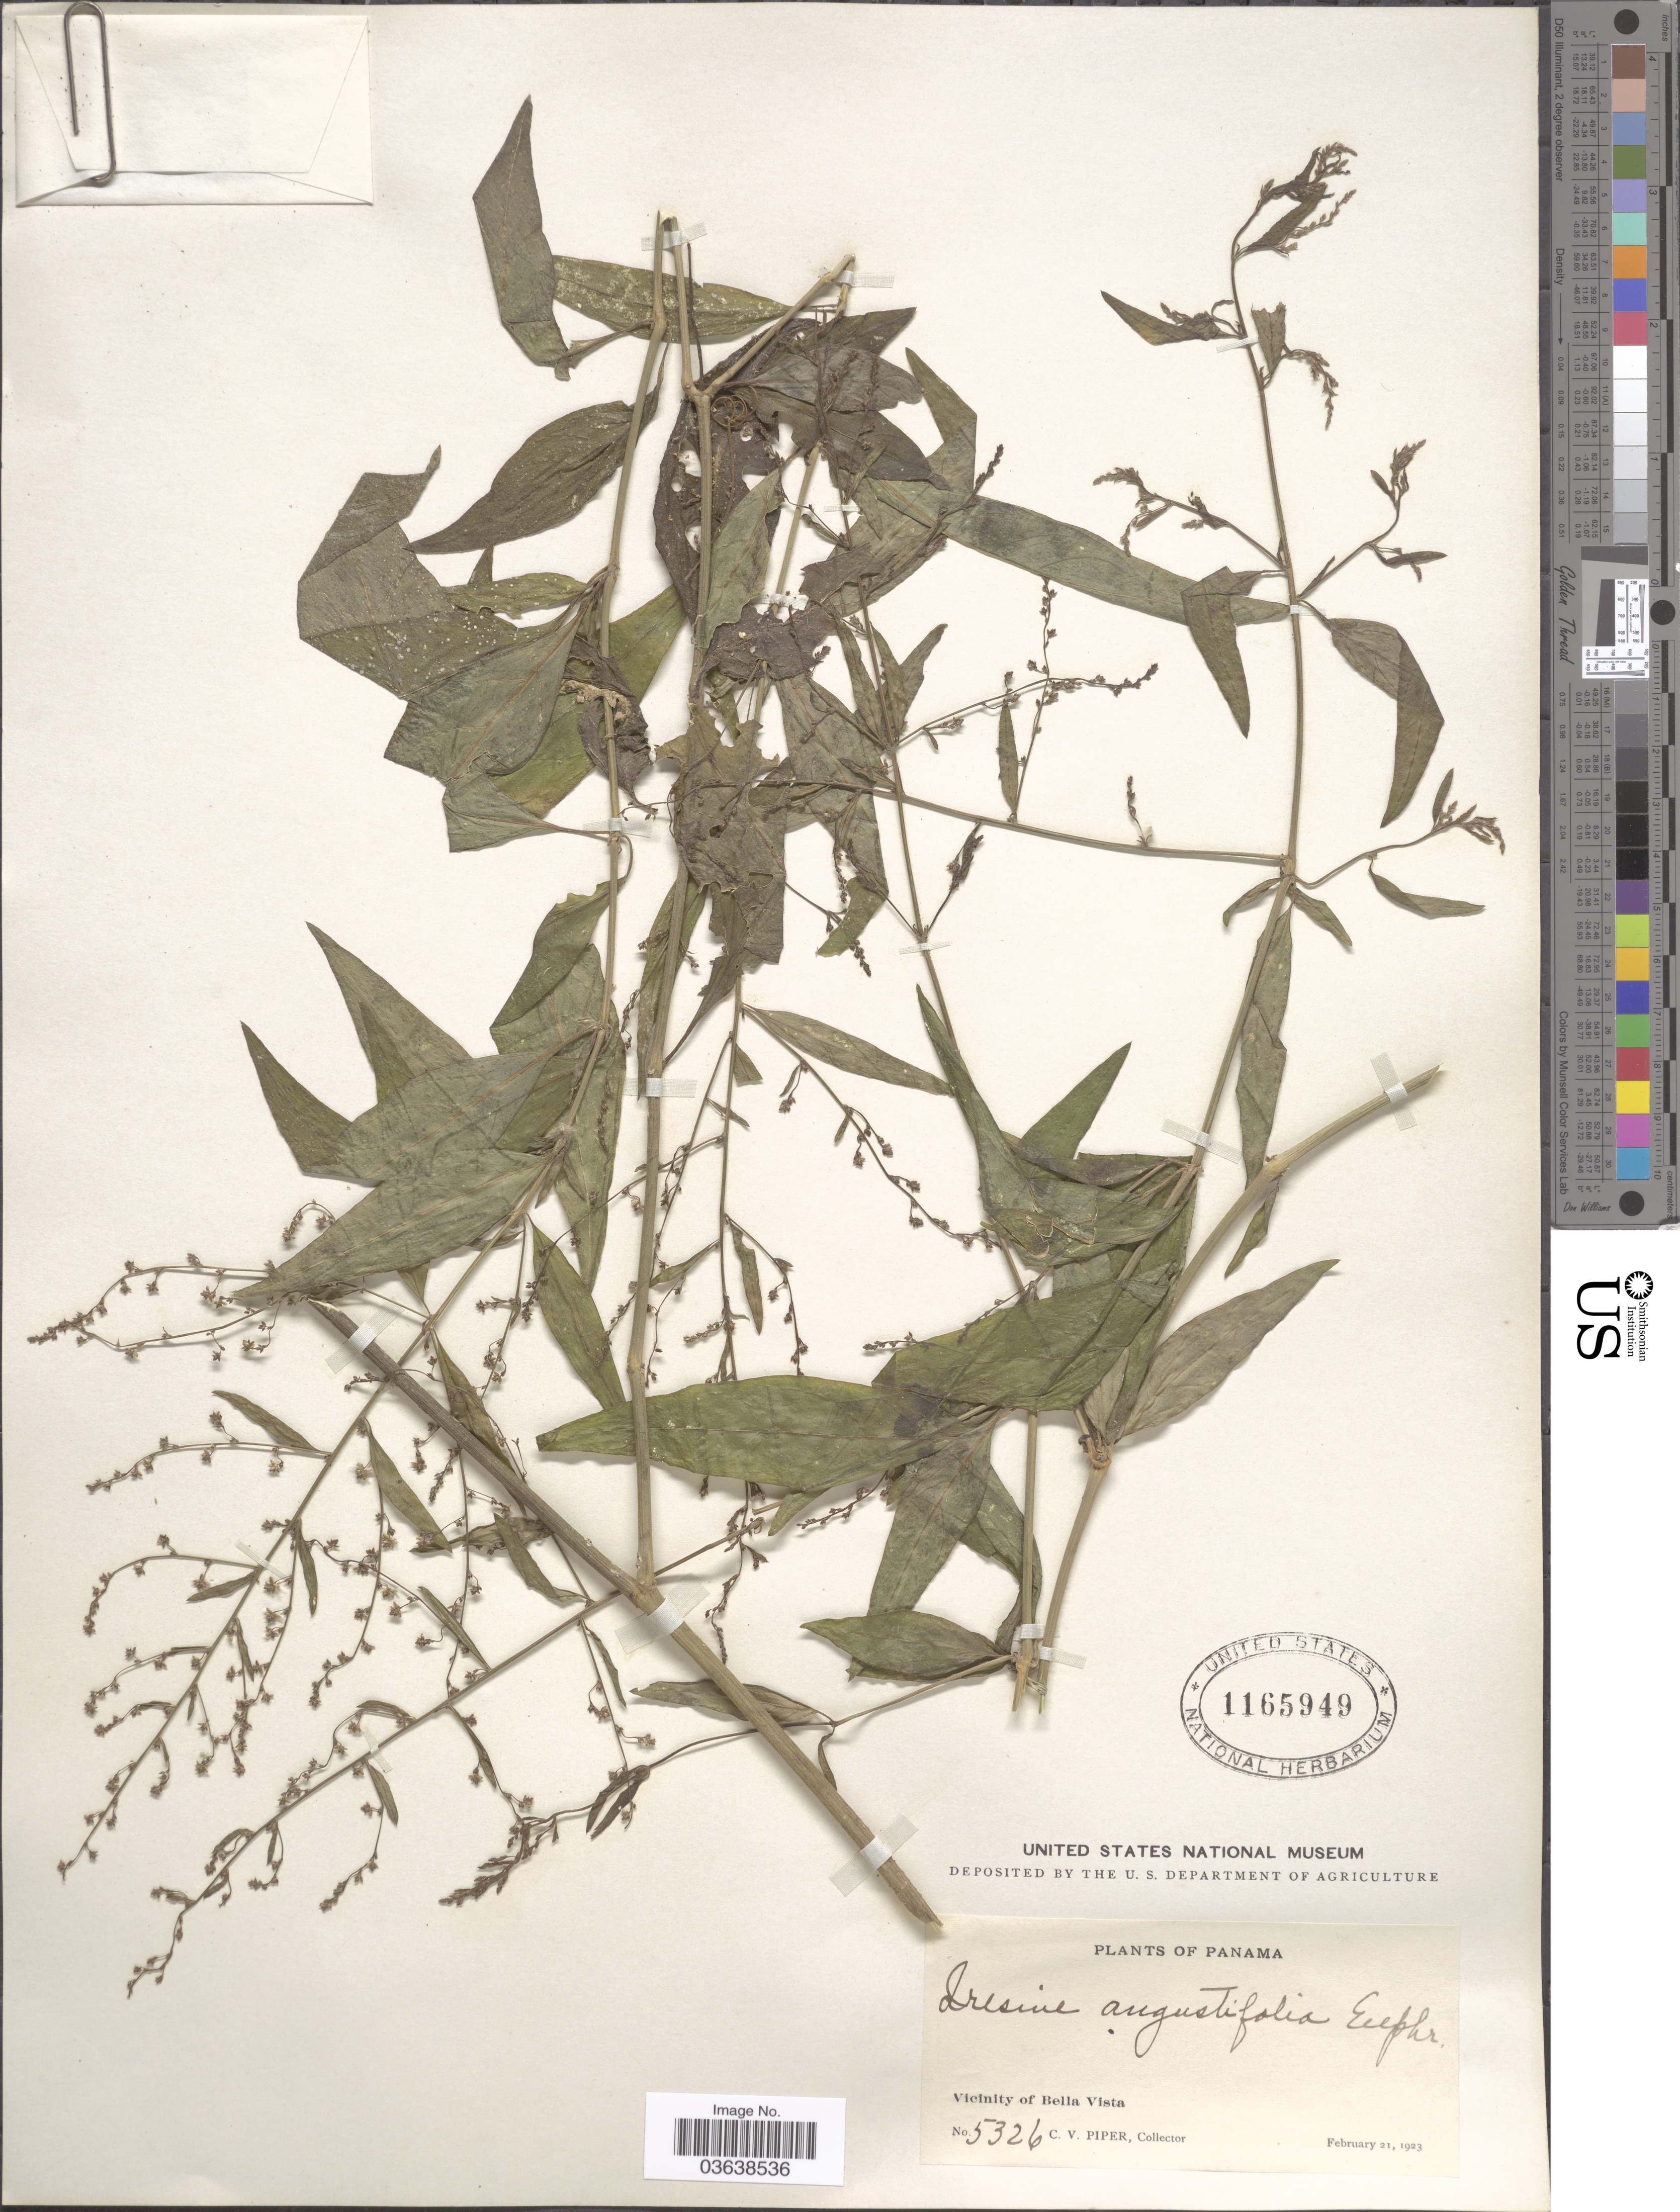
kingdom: Plantae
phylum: Tracheophyta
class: Magnoliopsida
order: Caryophyllales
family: Amaranthaceae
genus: Iresine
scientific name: Iresine angustifolia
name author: Euphrasén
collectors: C. V. Piper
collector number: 5326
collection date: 1923-02-21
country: Panama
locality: Vicinity of Bella Vista.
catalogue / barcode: US 1165949